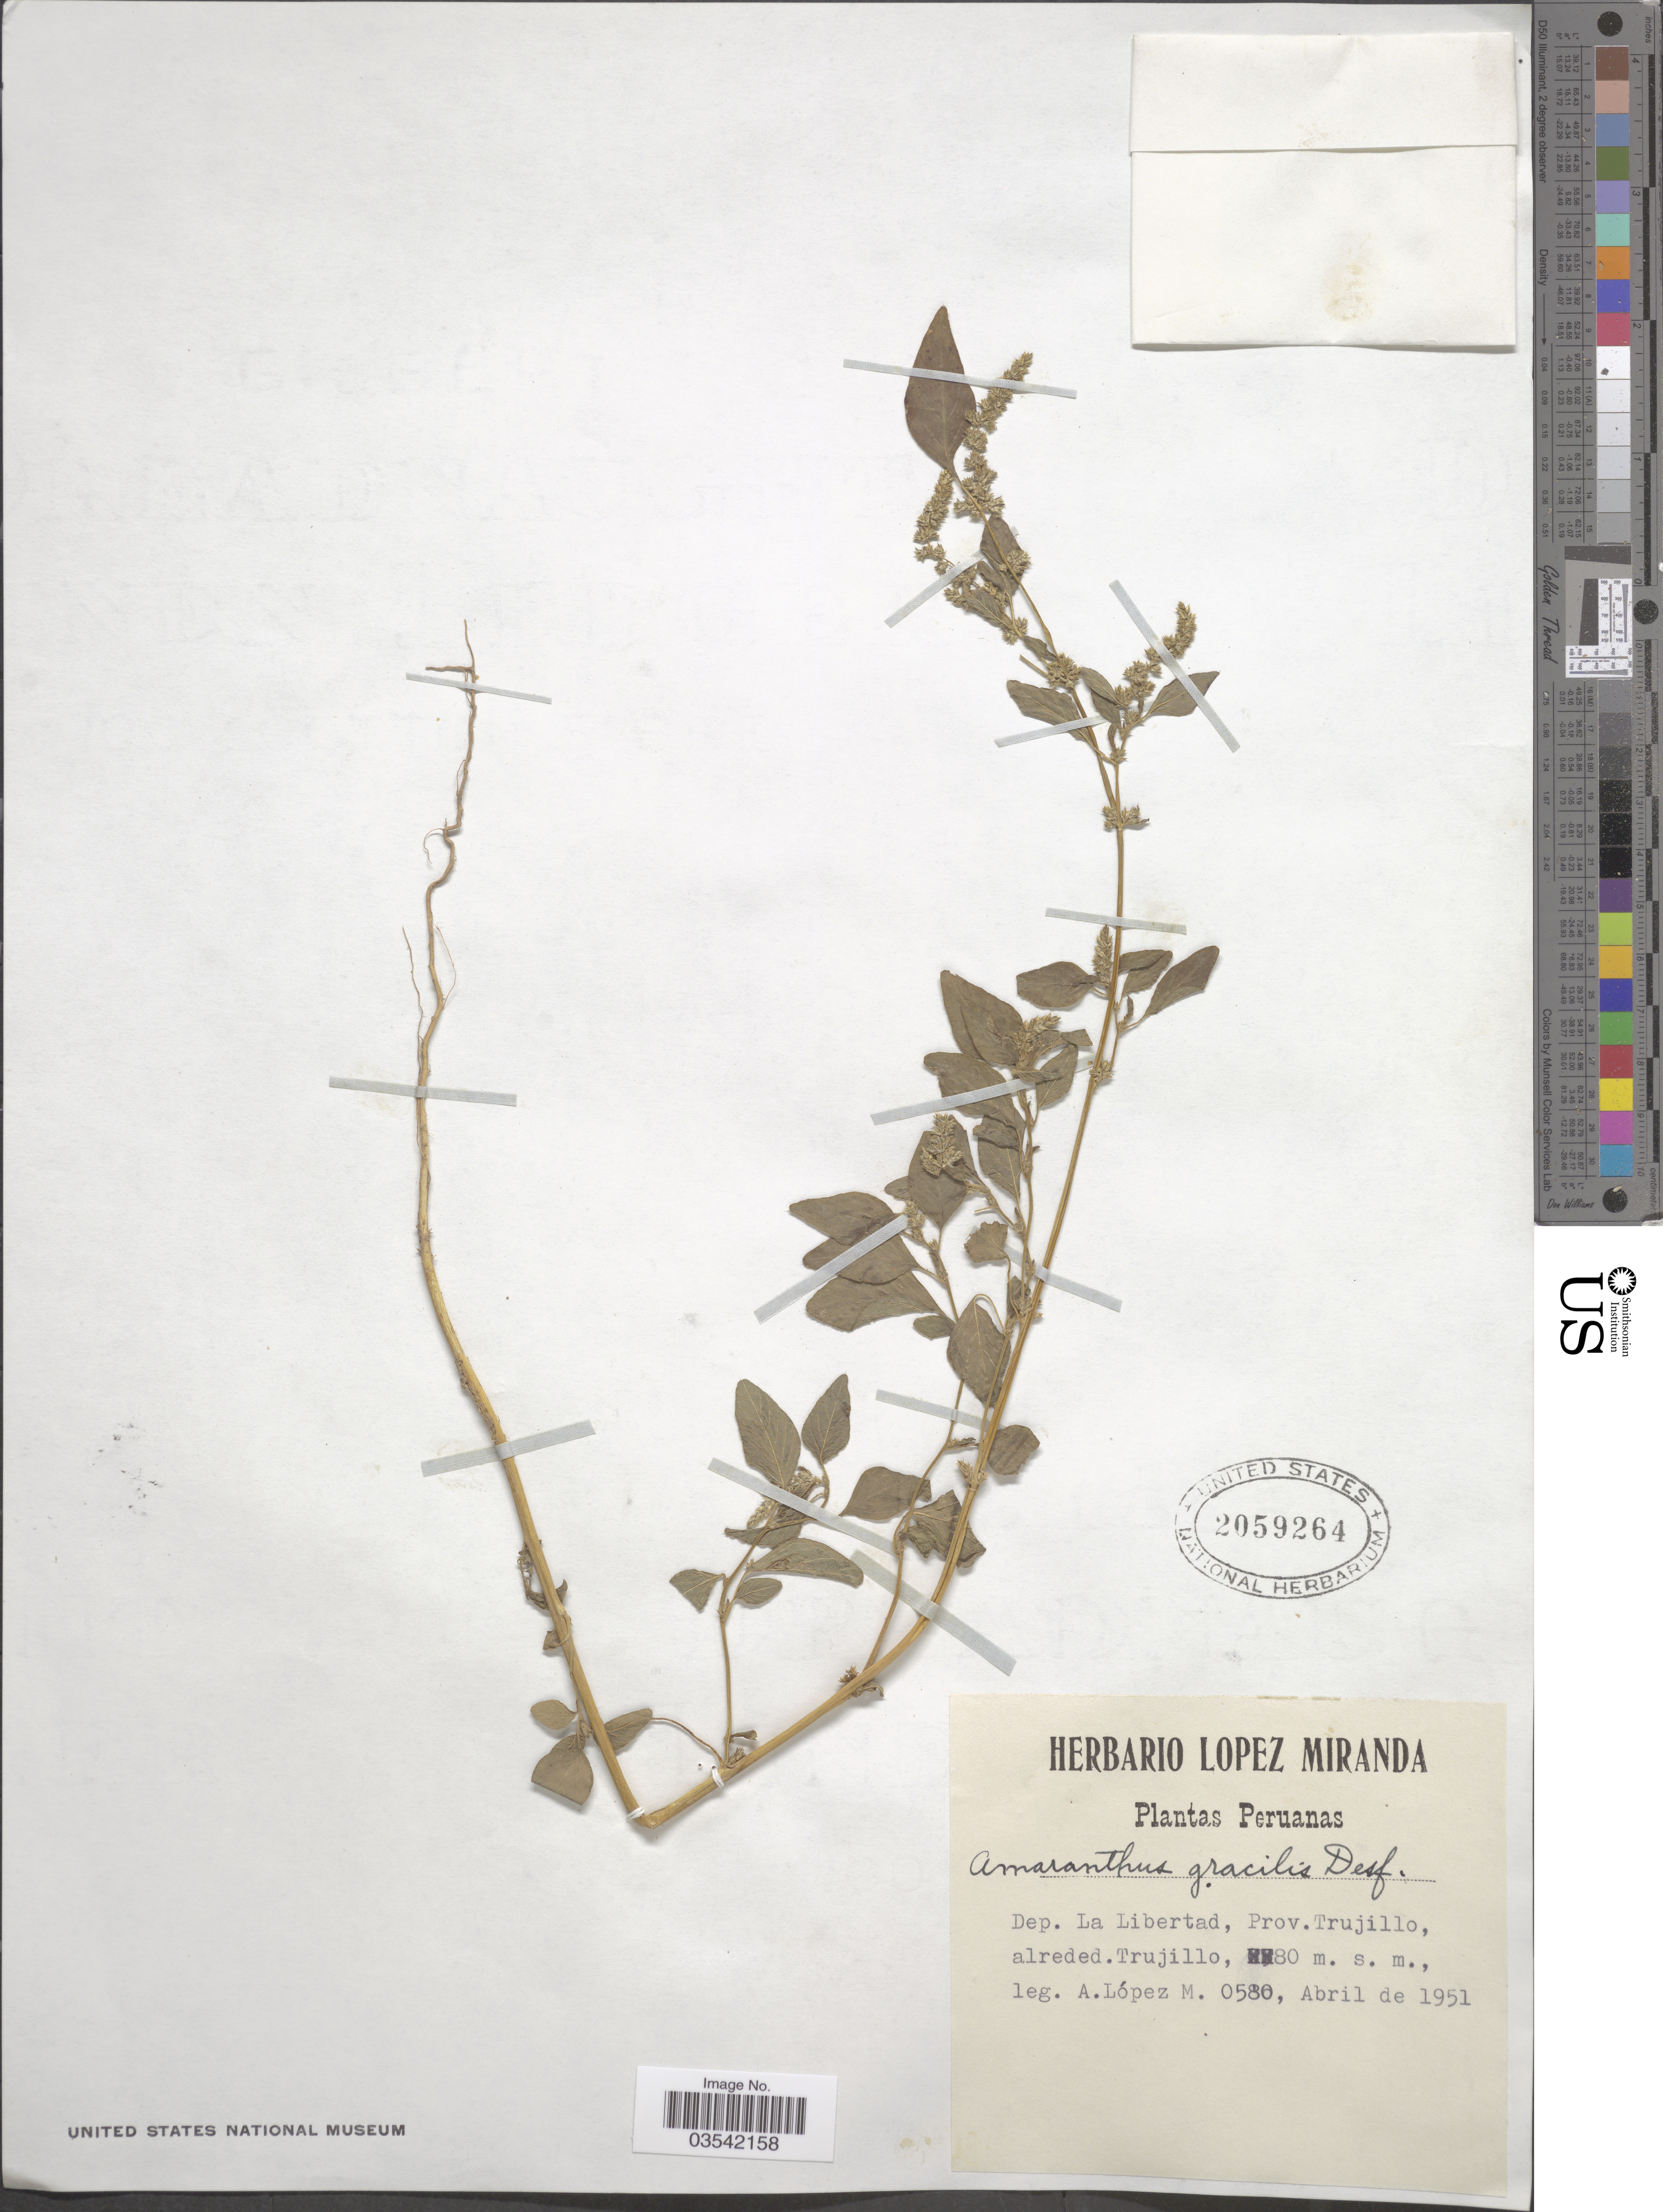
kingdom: Plantae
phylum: Tracheophyta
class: Magnoliopsida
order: Caryophyllales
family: Amaranthaceae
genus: Amaranthus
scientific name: Amaranthus viridis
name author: L.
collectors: A. López M.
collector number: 0580*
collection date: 1951-04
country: Peru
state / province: La Libertad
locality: Dep. La Libertad, Prov. Trujillo, alreded. Trujillo.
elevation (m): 80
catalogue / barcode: US 2059264